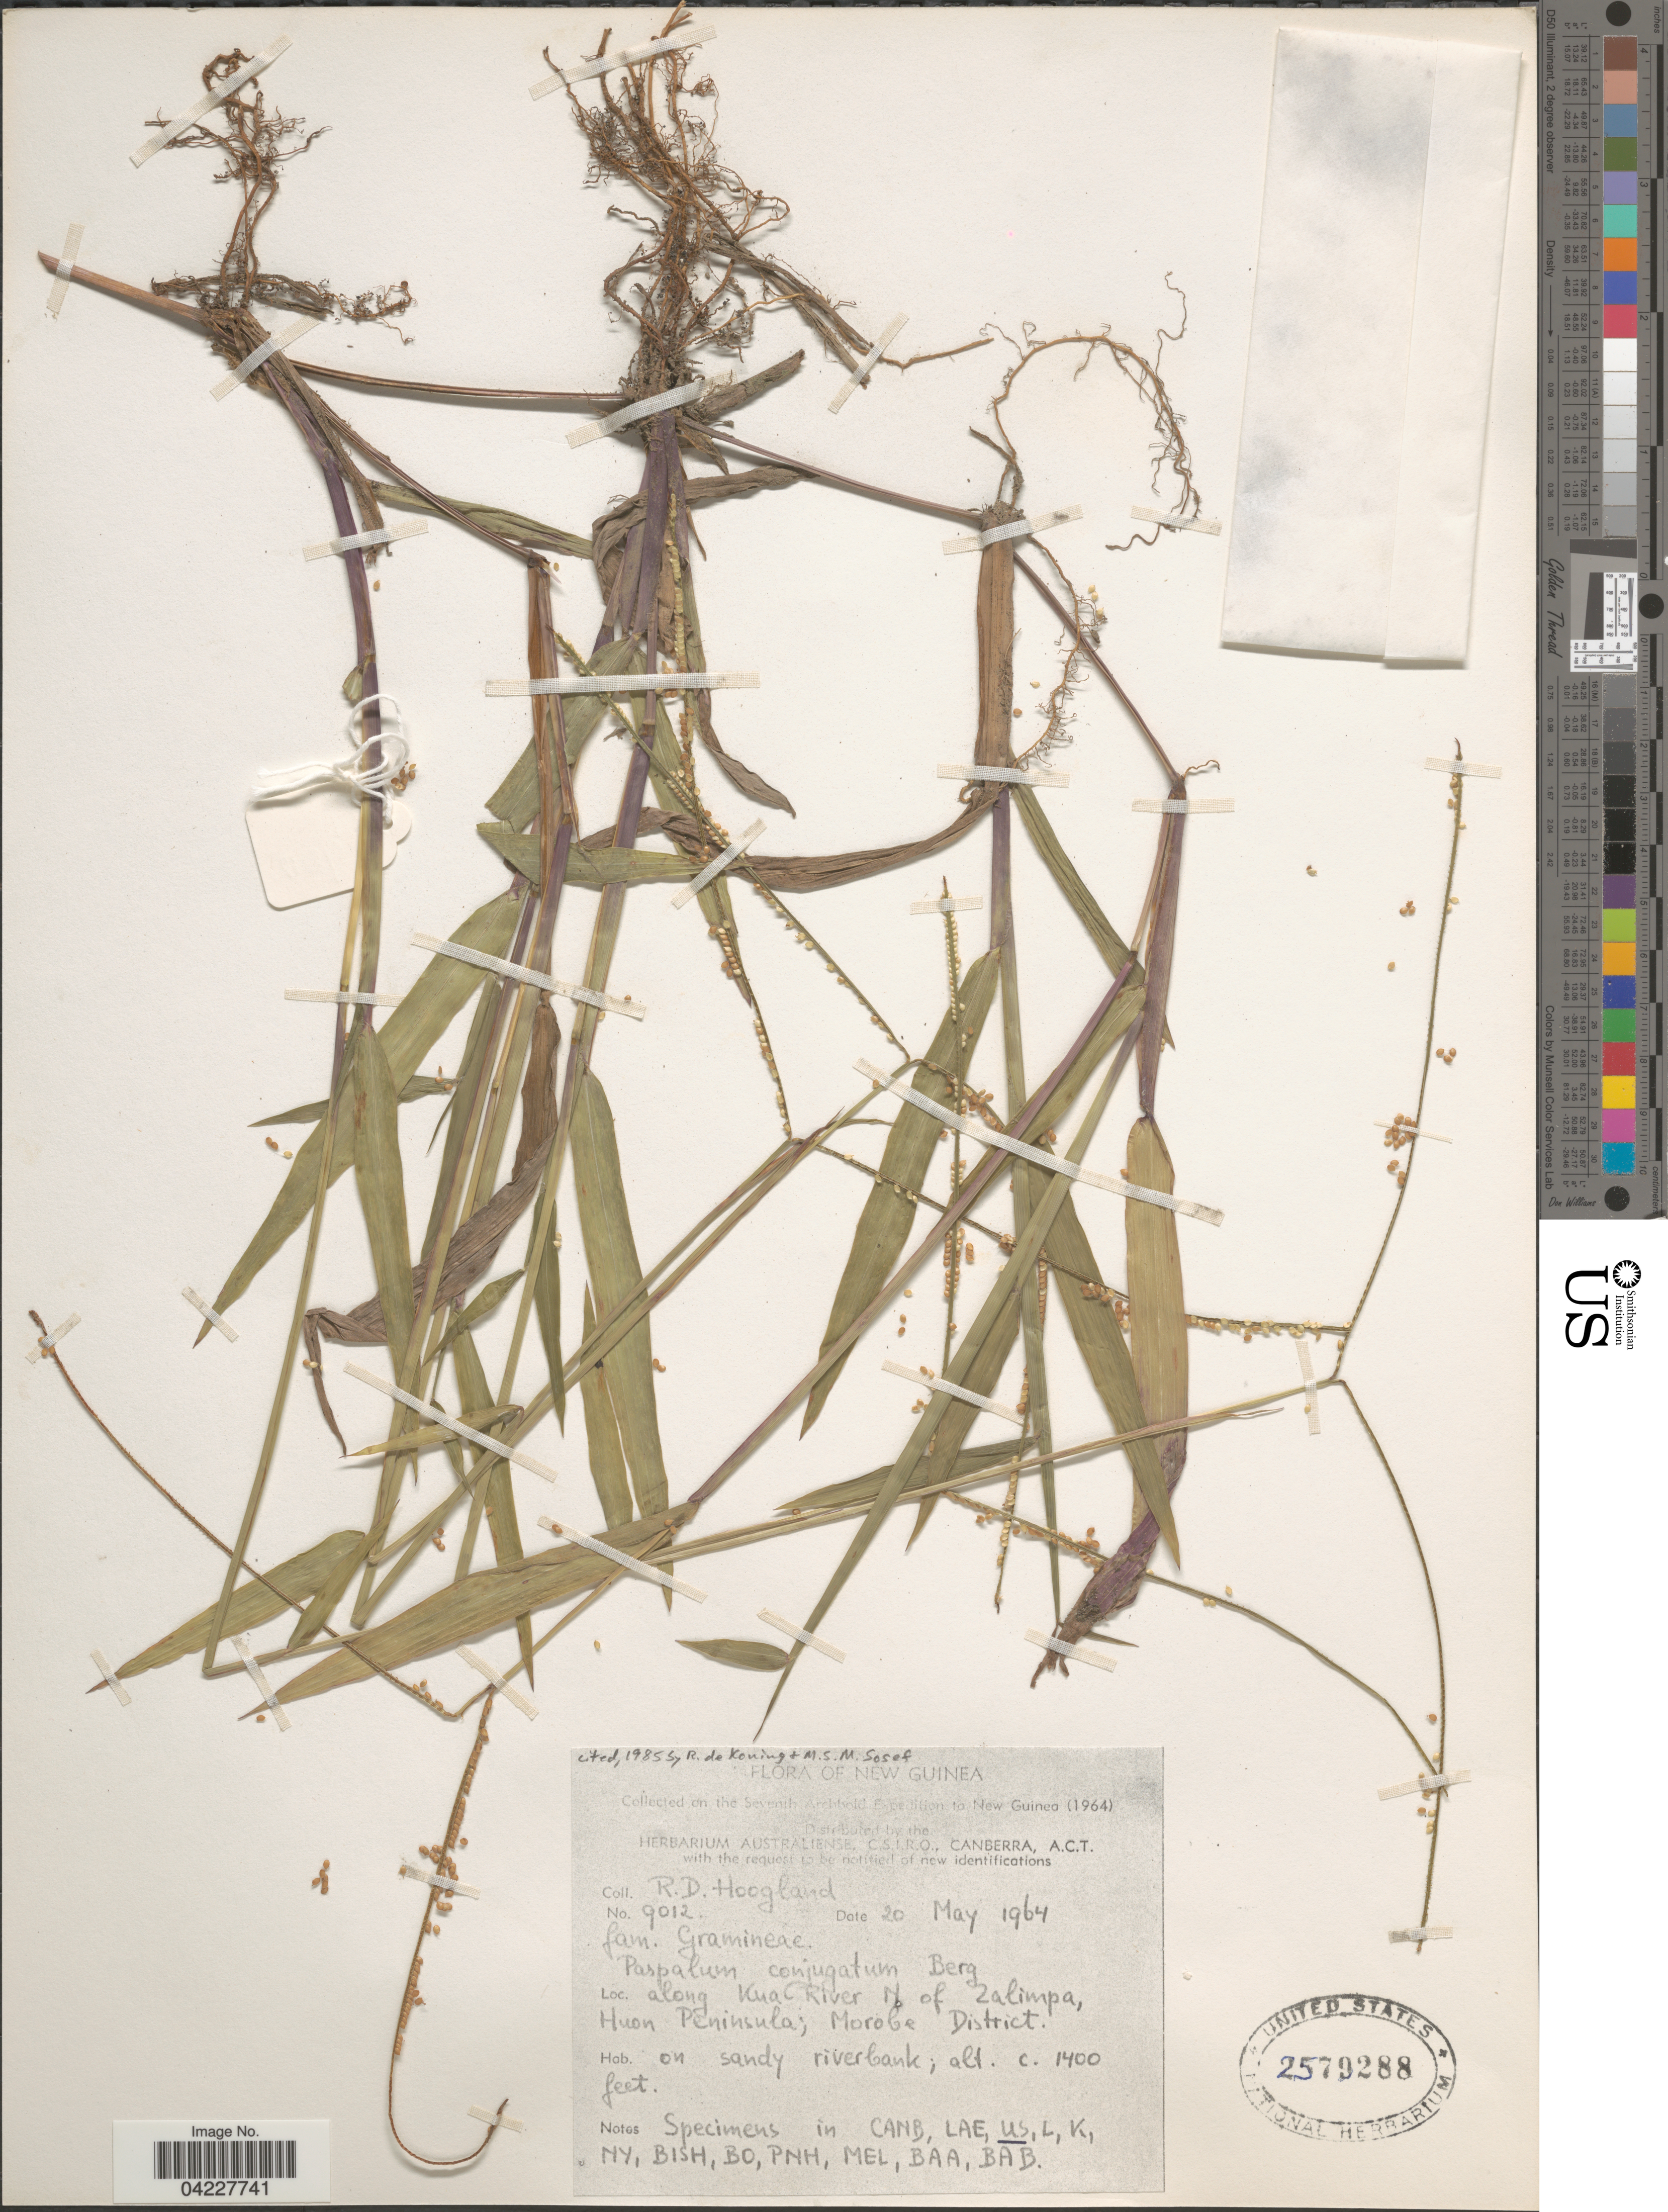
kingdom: Plantae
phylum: Tracheophyta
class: Liliopsida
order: Poales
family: Poaceae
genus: Paspalum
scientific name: Paspalum conjugatum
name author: P.J. Bergius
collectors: R. D. Hoogland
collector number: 9012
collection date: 1964-05-20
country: Papua New Guinea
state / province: Morobe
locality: New Guinea. Along Kua River N of Zalimpa, Huon Peninsula; Morobe District.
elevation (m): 427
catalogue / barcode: US 2579288